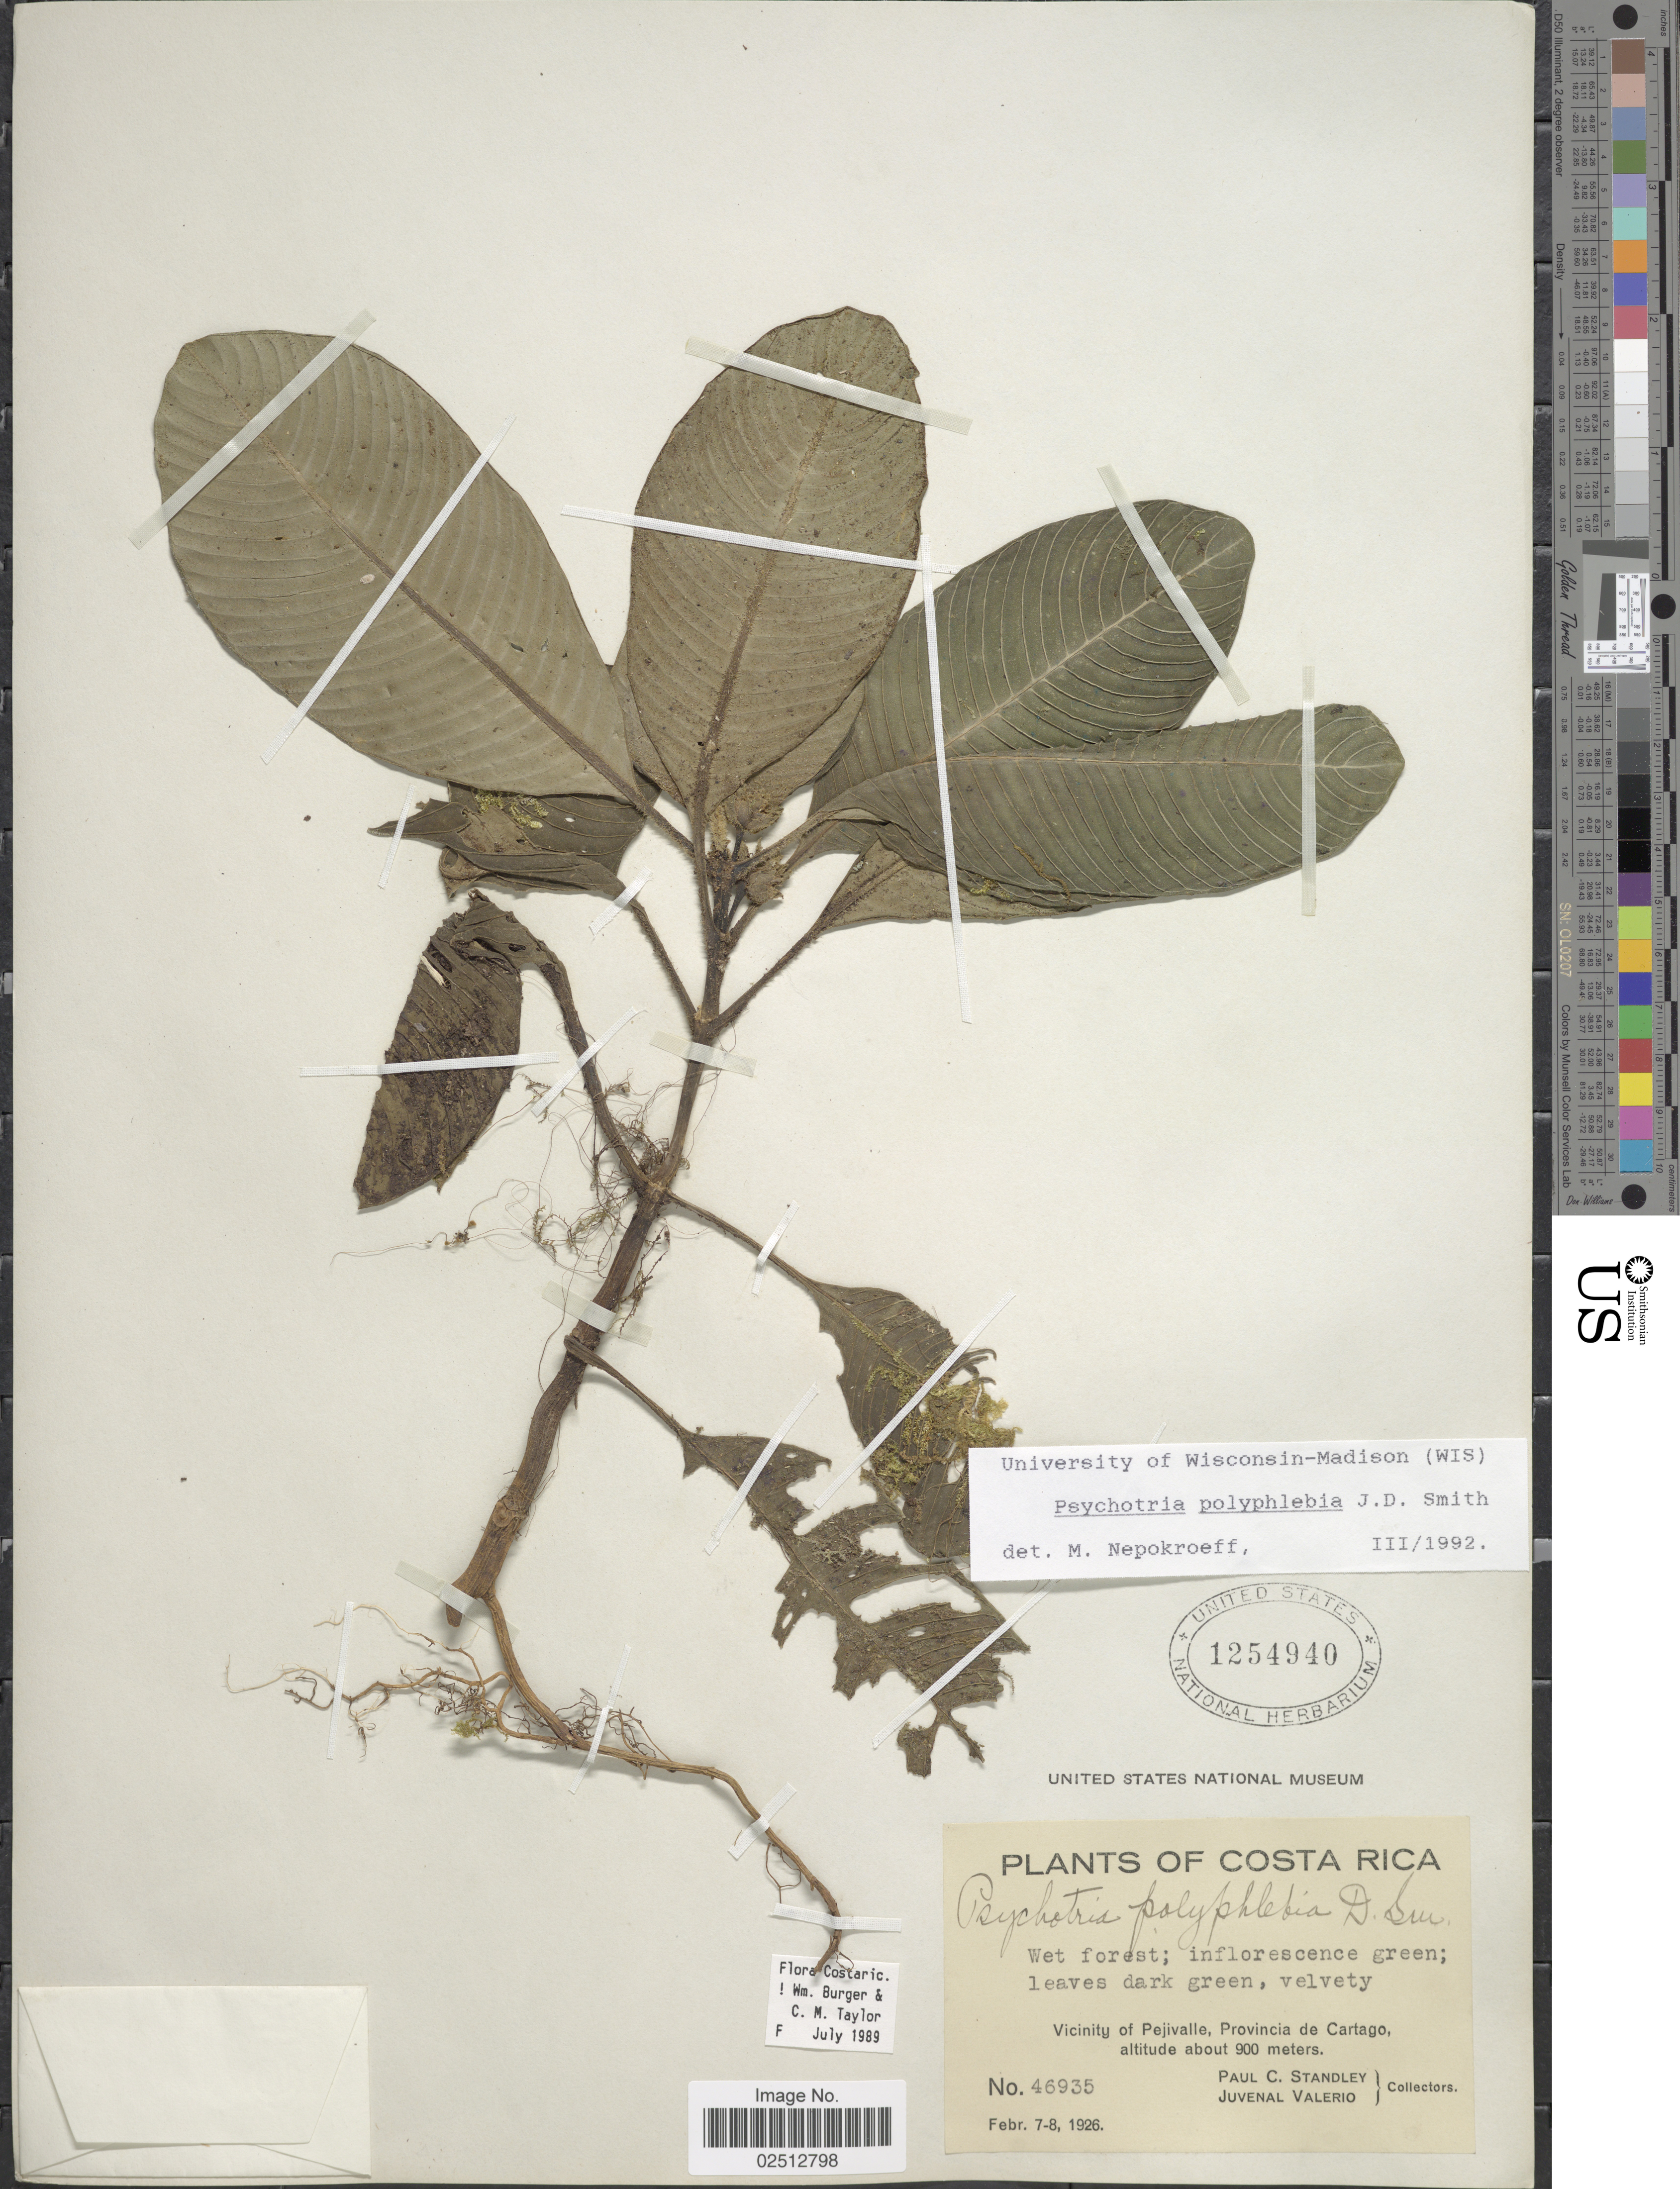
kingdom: Plantae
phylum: Tracheophyta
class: Magnoliopsida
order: Gentianales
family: Rubiaceae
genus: Psychotria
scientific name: Psychotria polyphlebia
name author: Donn. Sm.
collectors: P. C. Standley & J. Valerio R.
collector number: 46935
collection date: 1926-02-07/1926-02-08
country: Costa Rica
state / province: Cartago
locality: Vicinity of Pejivalle, Provincia de Cartago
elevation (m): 900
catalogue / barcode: US 1254940